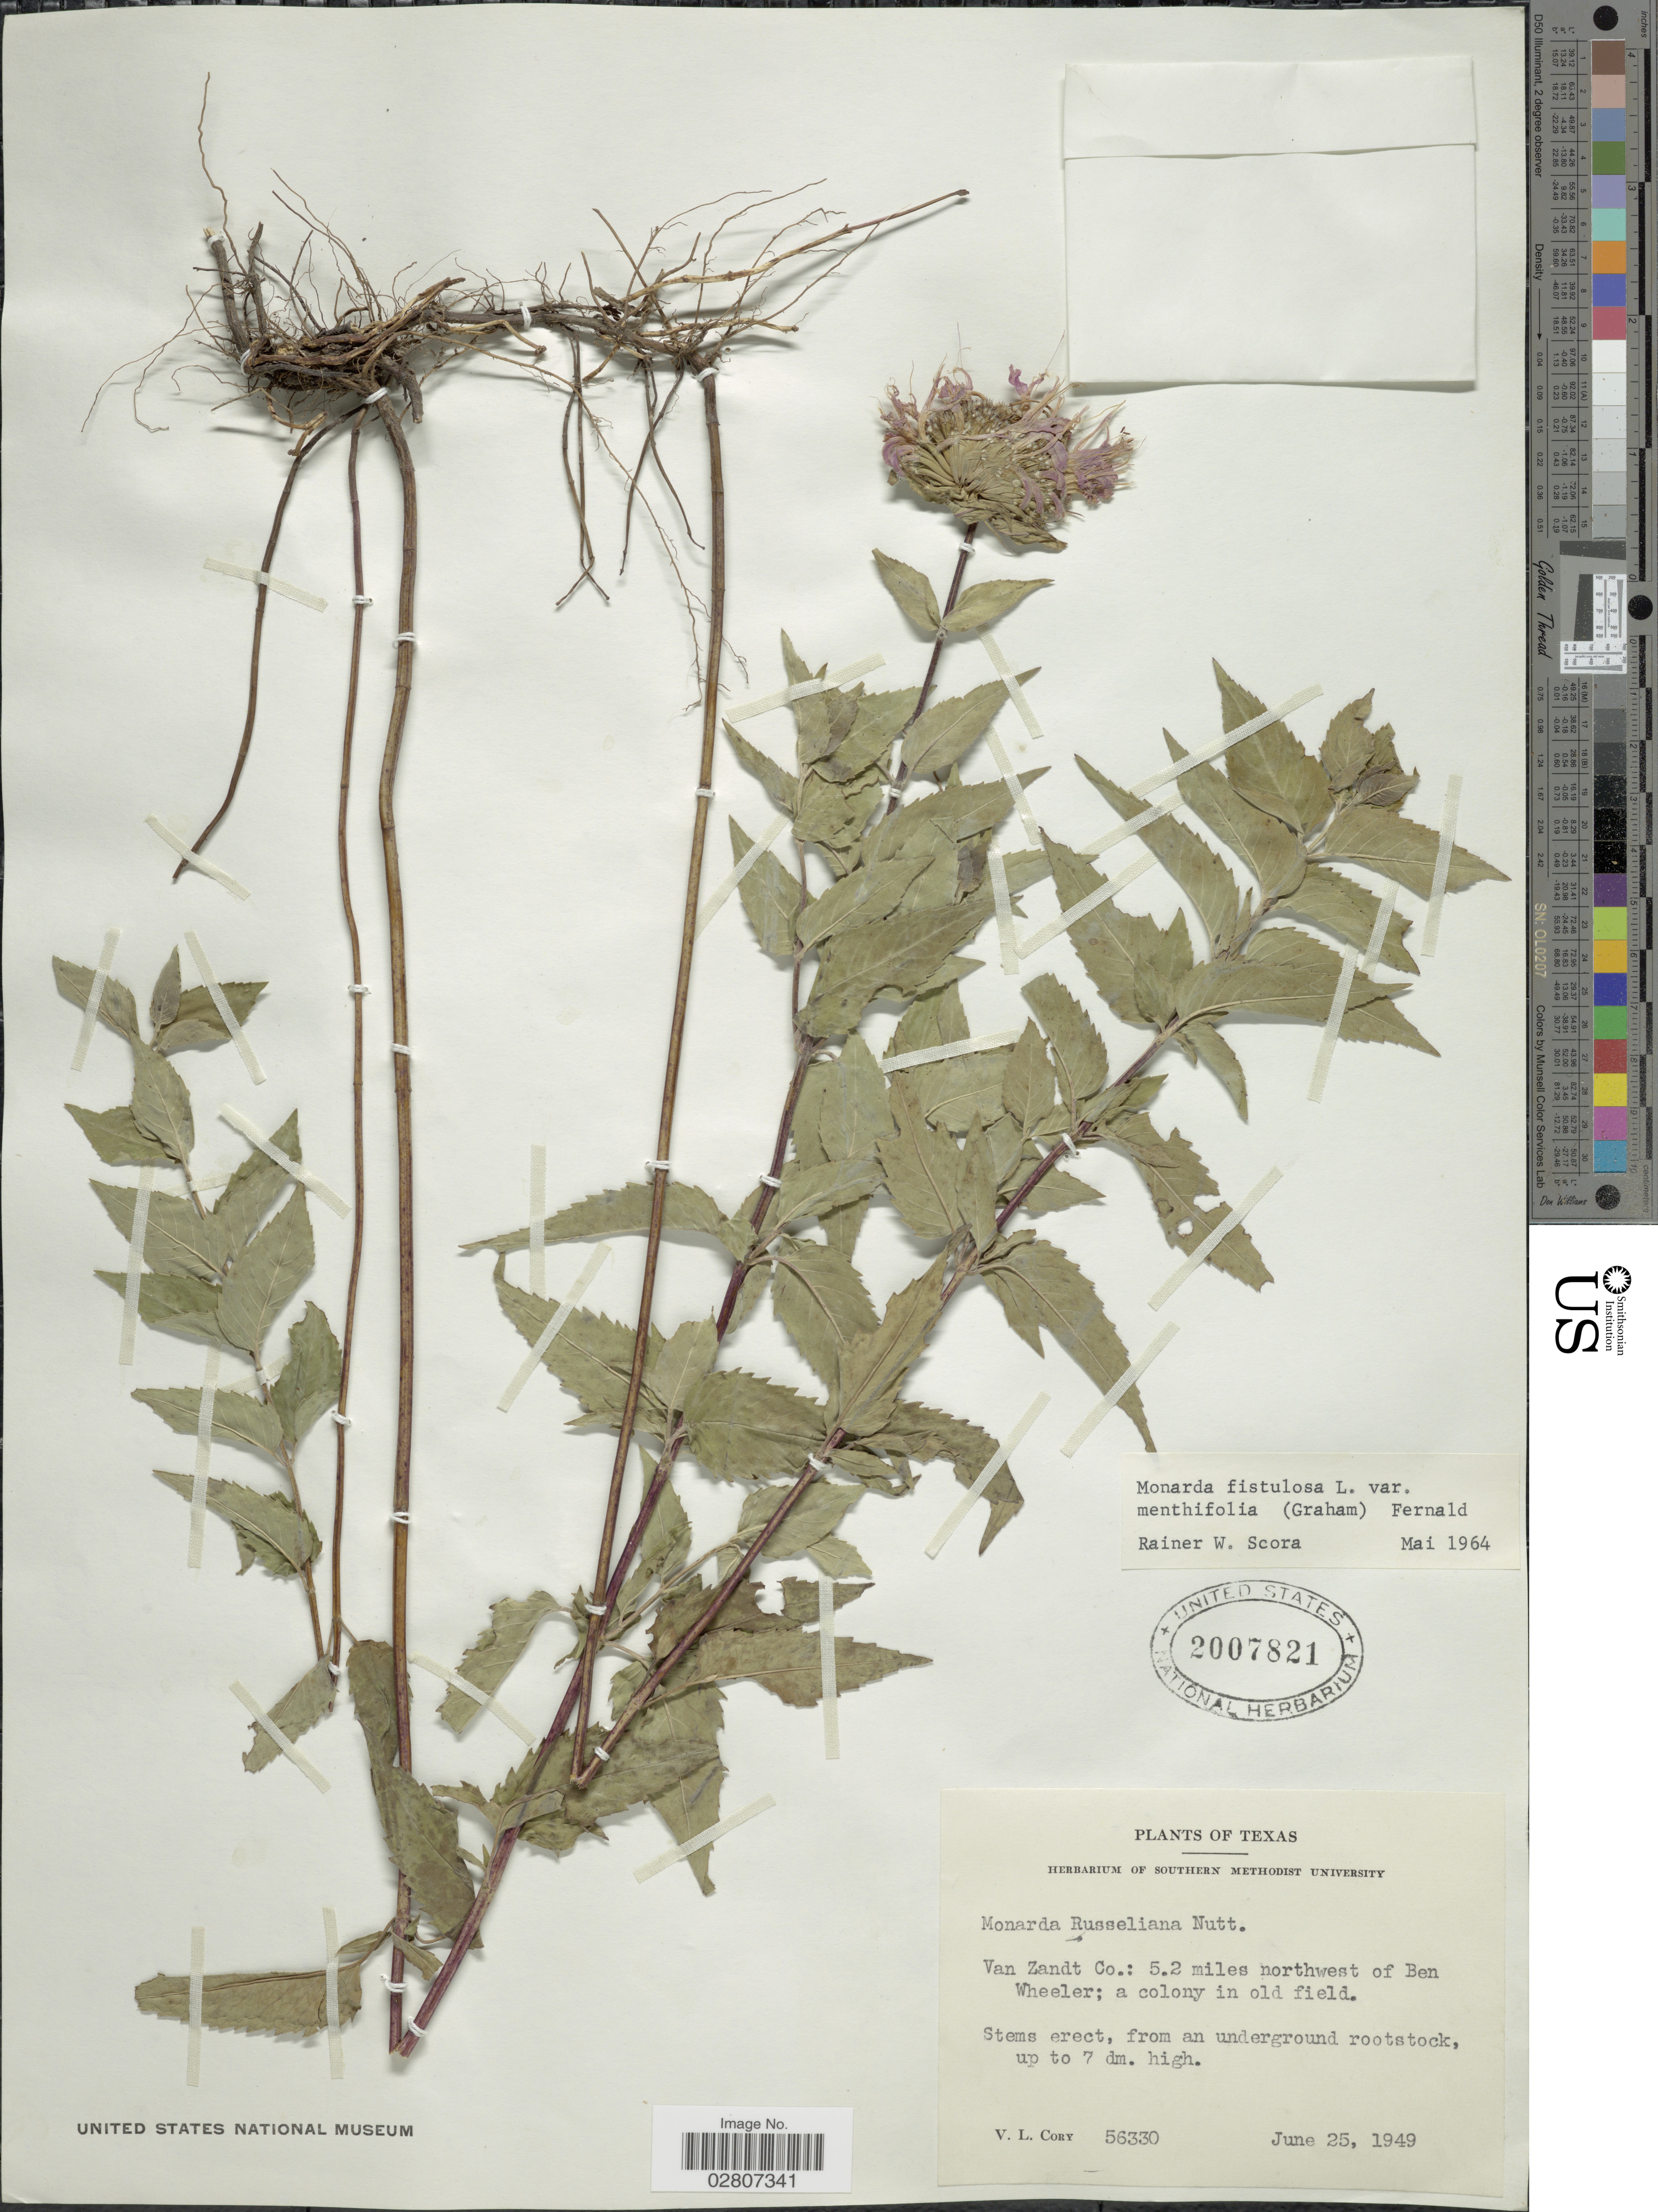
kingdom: Plantae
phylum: Tracheophyta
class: Magnoliopsida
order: Lamiales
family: Lamiaceae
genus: Monarda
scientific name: Monarda fistulosa var. mollis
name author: (L.) L.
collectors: V. Cory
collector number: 56330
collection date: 1949-06-25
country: United States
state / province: Texas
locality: Van Zandt Co.: 5.2 miles northwest of Ben Wheeler; a colony in old field.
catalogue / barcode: US 2007821